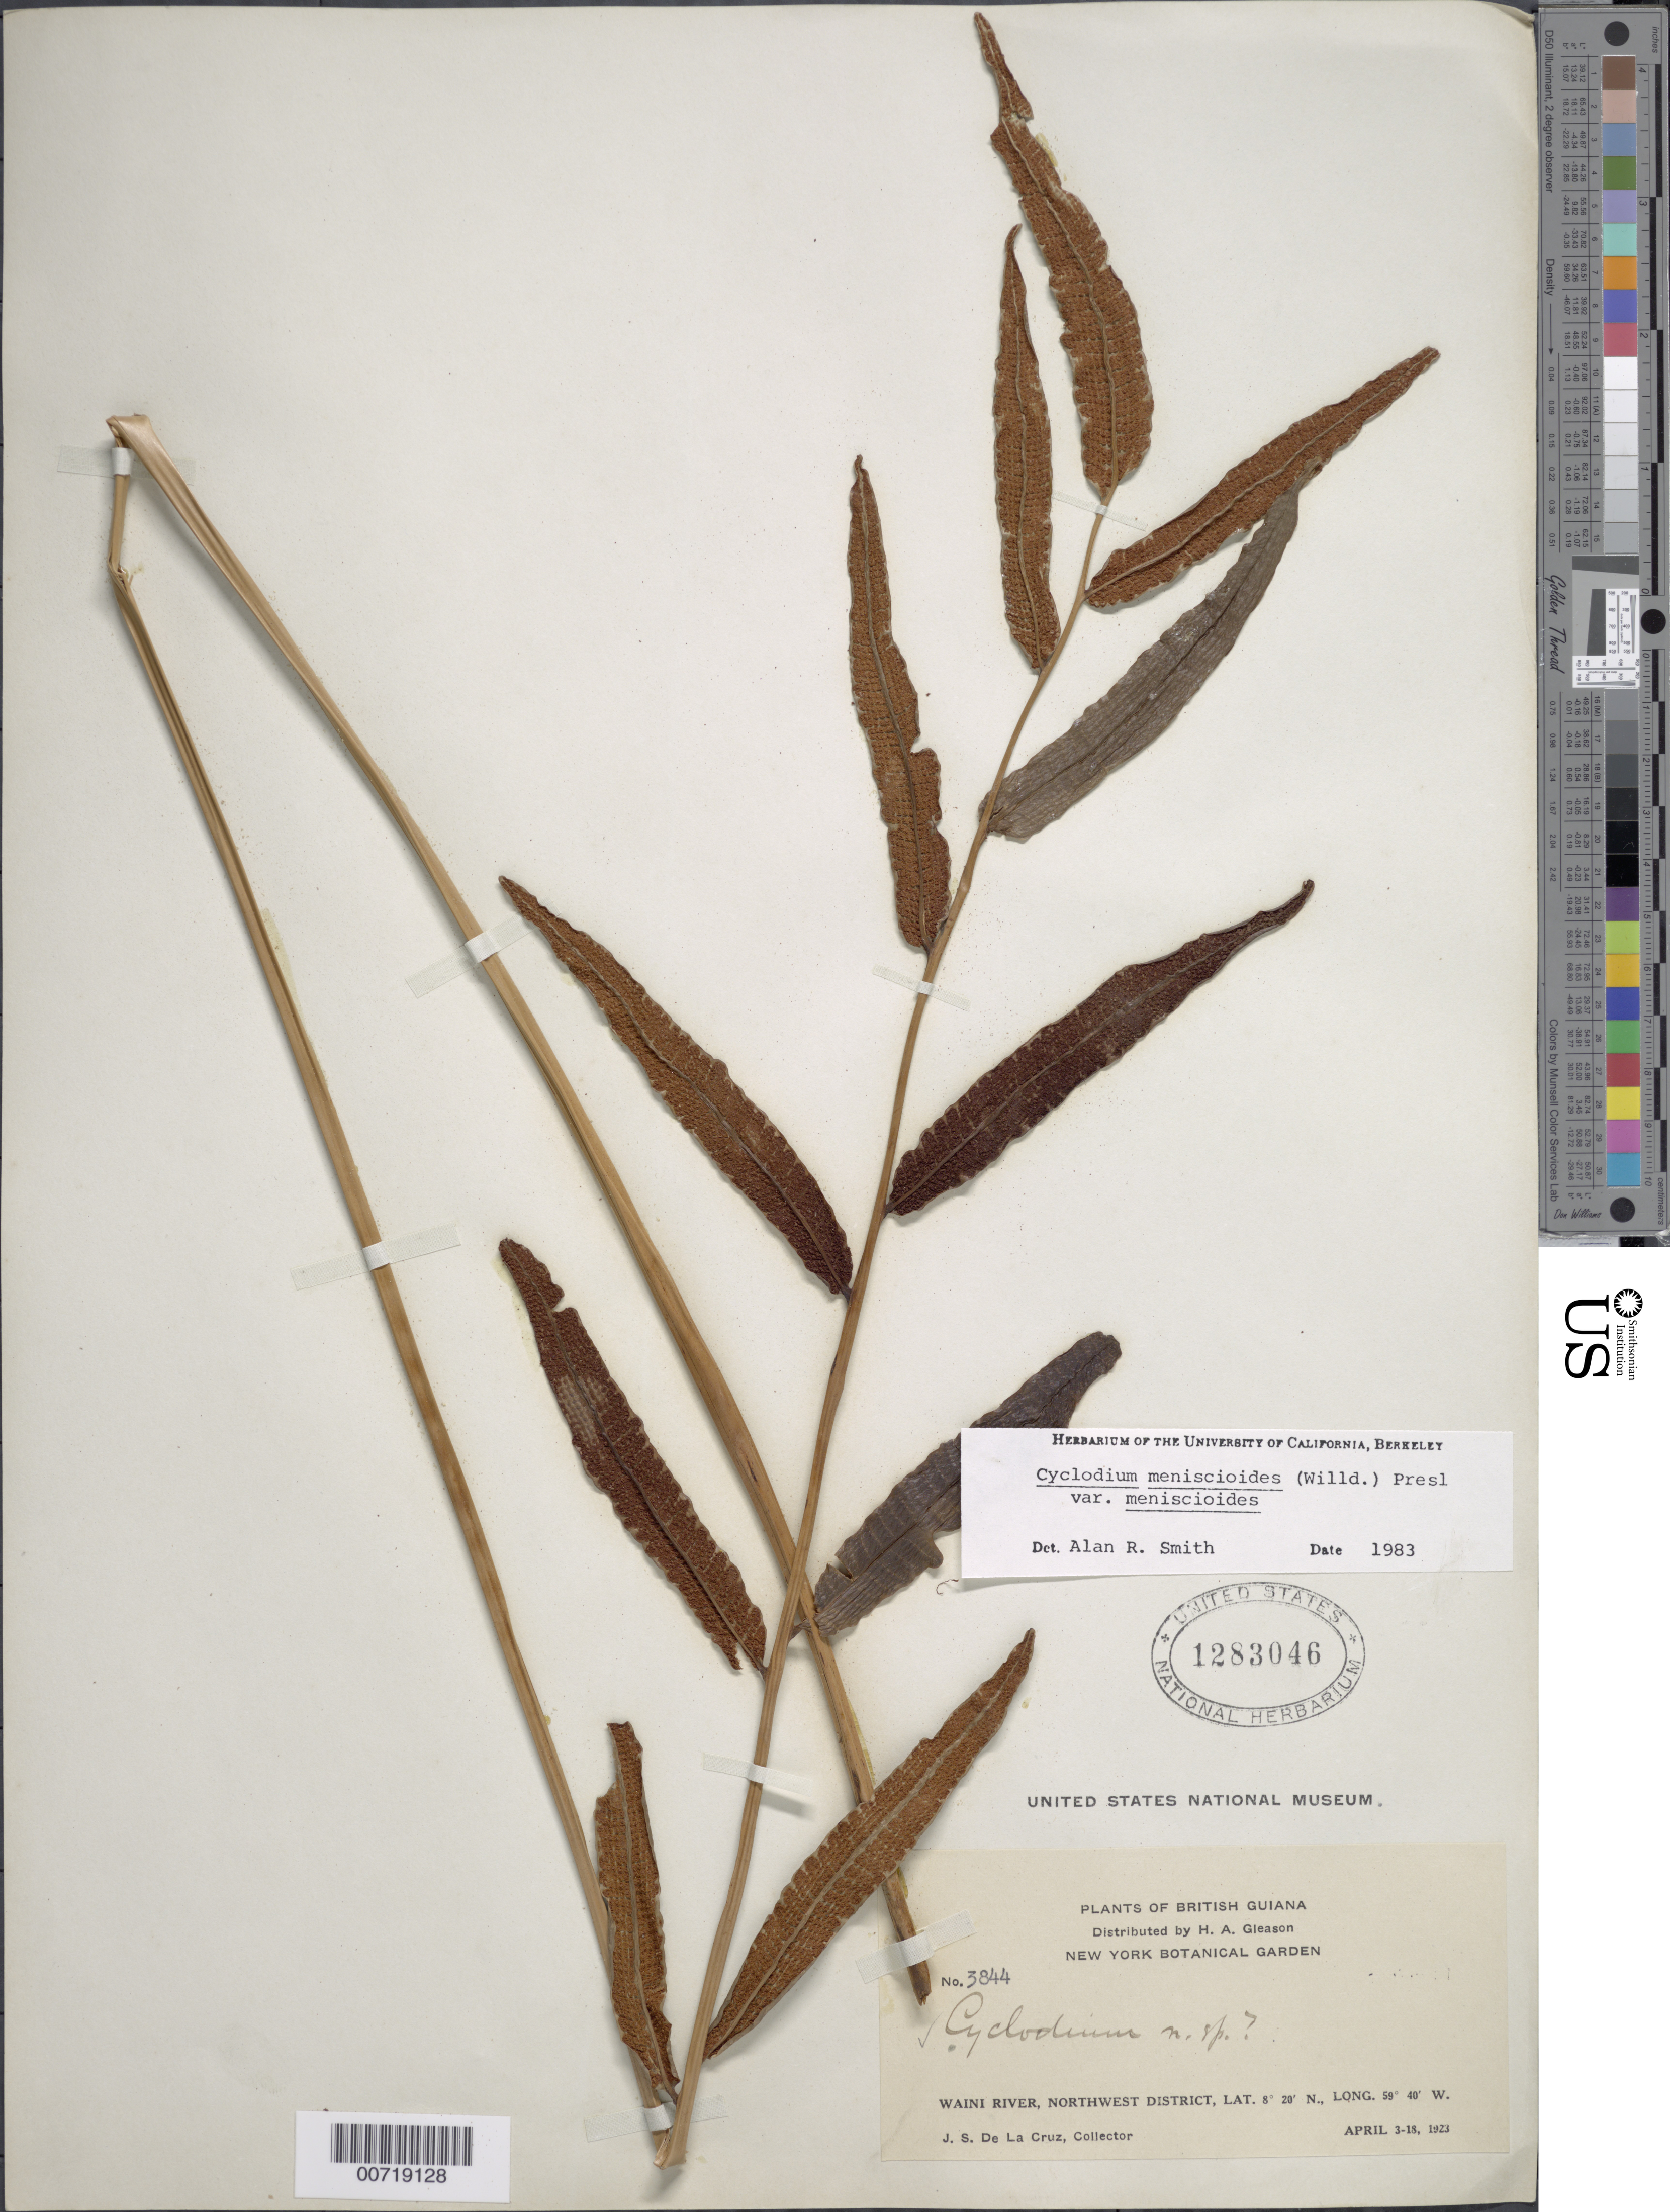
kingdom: Plantae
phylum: Tracheophyta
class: Polypodiopsida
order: Polypodiales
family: Dryopteridaceae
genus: Cyclodium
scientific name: Cyclodium meniscioides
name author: (Willd.) C. Presl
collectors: J. S. de la Cruz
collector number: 3844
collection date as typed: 3-Apr-23 to 18-Apr-23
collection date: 1923-04-03/1923-04-18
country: Guyana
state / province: Barima-Waini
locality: Waini R., NW District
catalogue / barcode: US 1283046